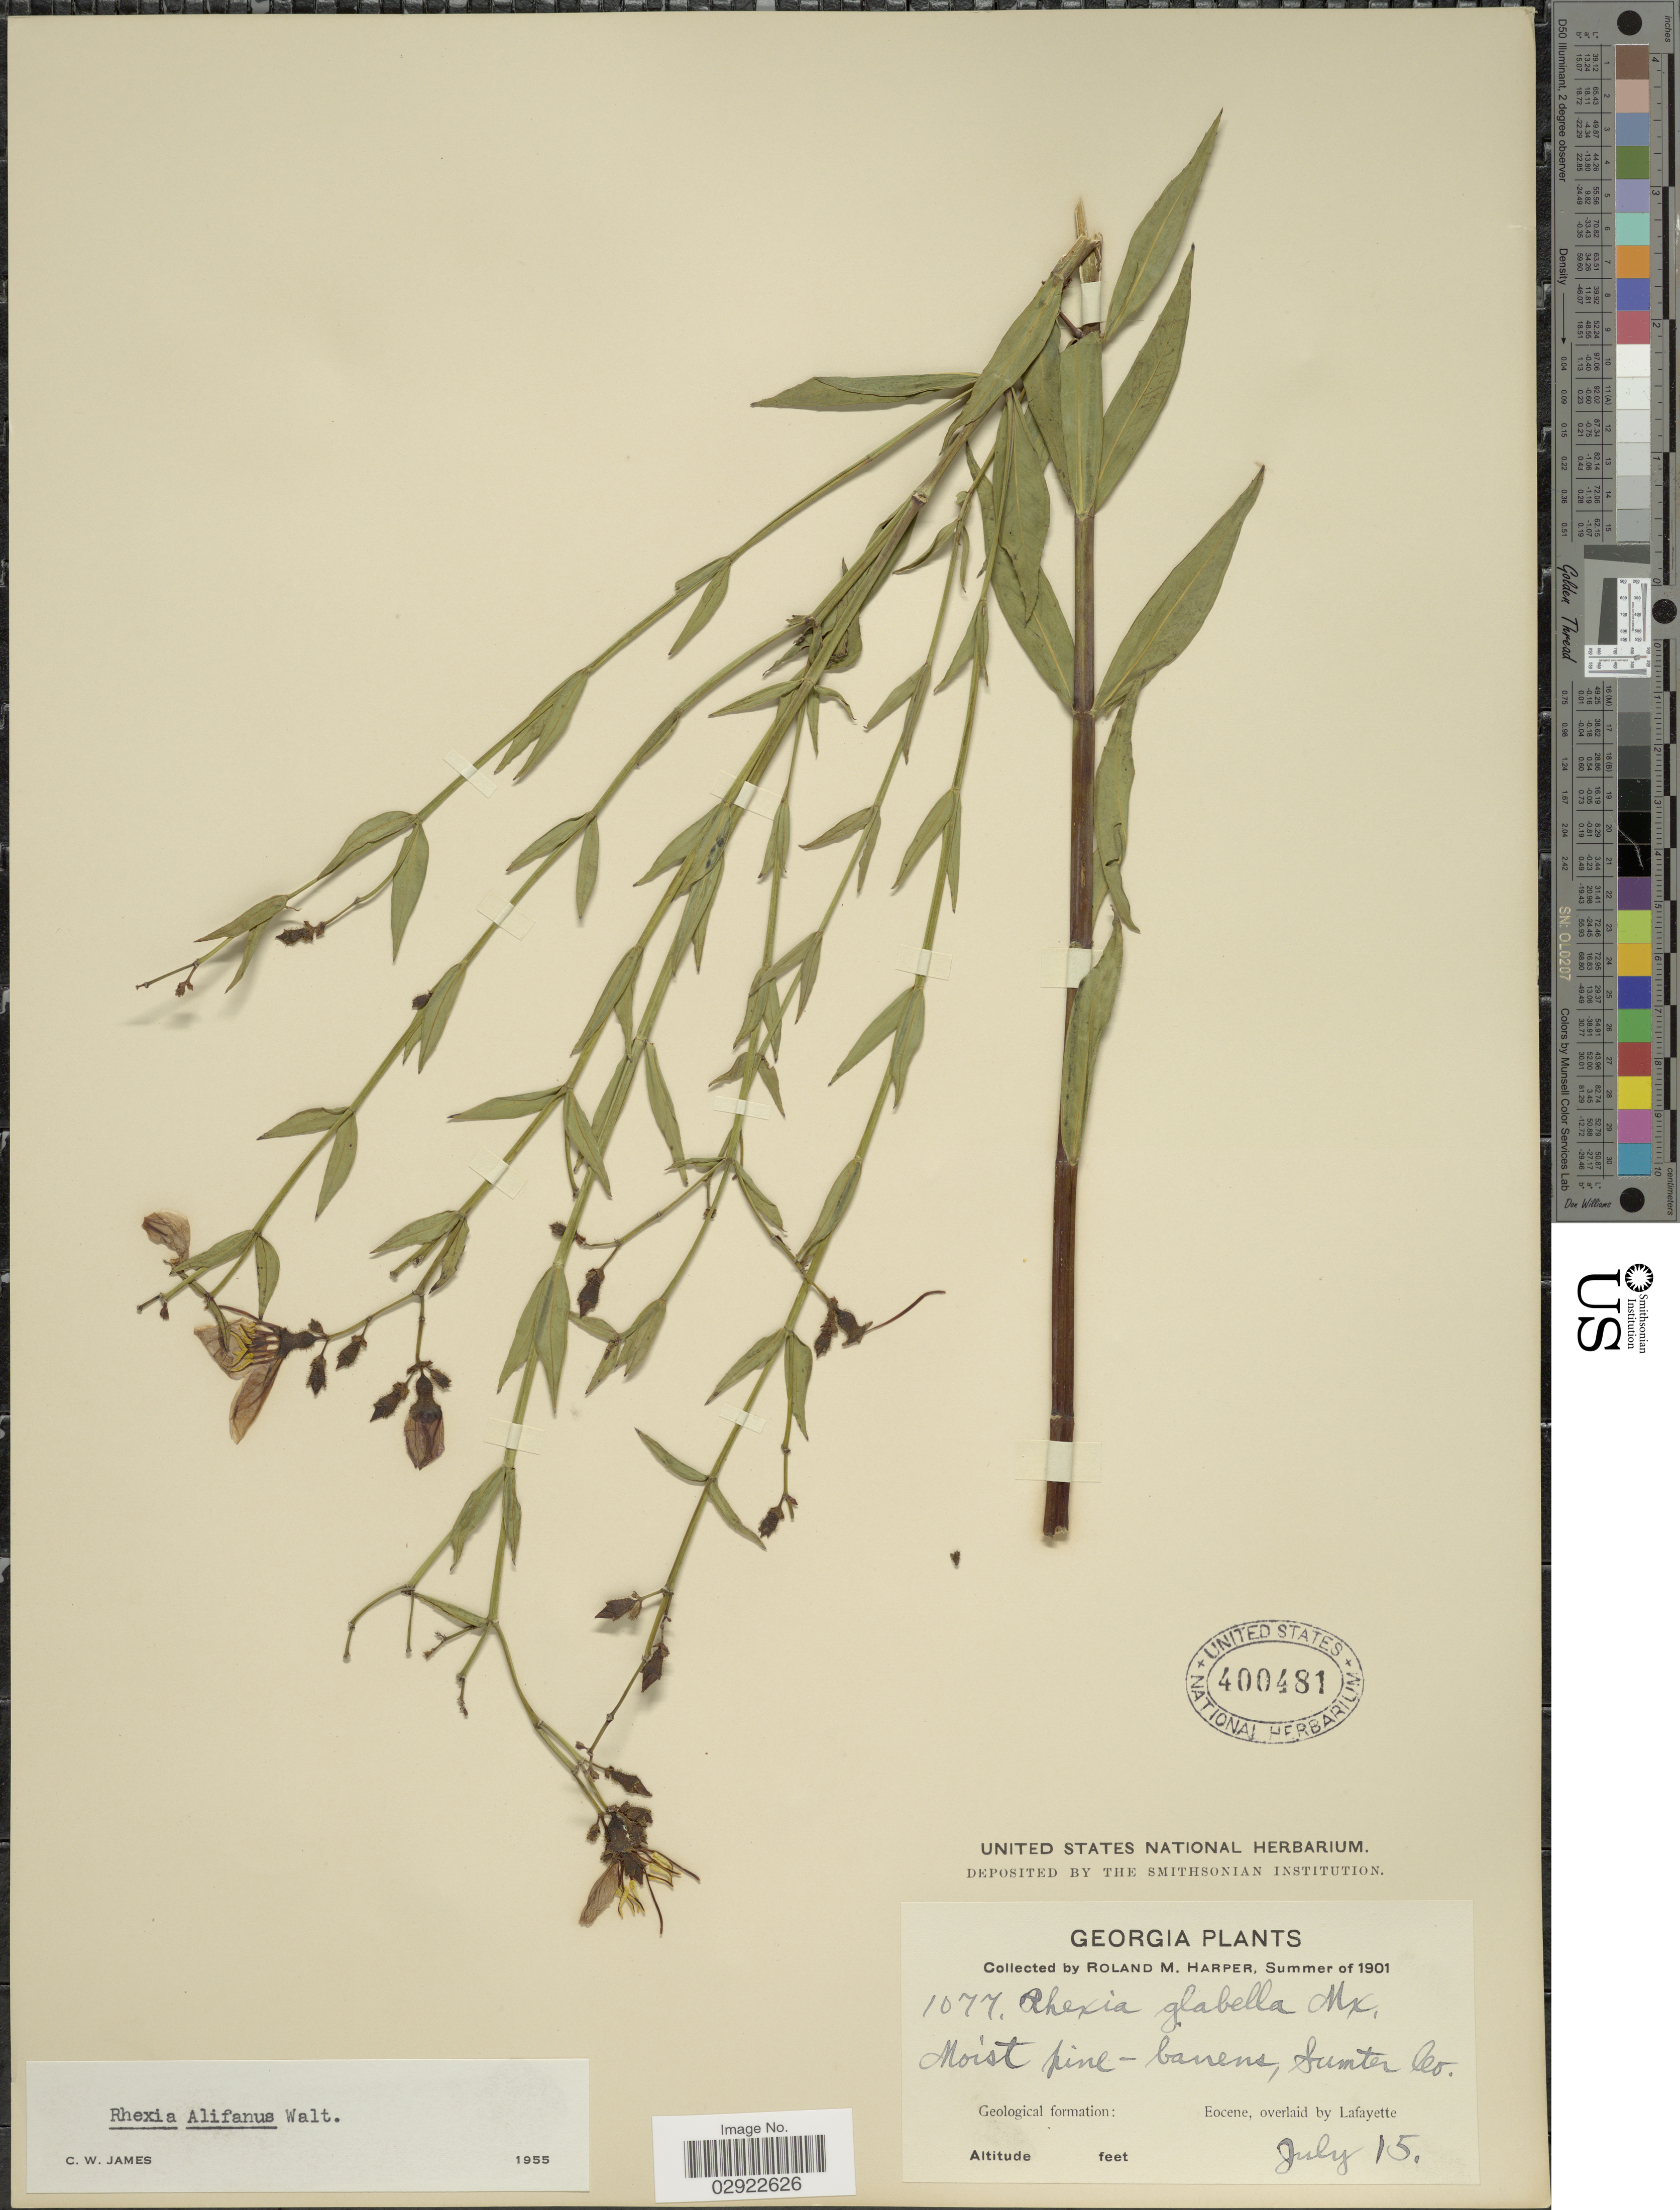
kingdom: Plantae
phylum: Tracheophyta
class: Magnoliopsida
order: Myrtales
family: Melastomataceae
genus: Rhexia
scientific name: Rhexia alifanus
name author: Walter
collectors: R. M. Harper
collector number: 1077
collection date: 1901-07-15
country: United States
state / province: Georgia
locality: Sumter Co. Geological formation: Eocene, overlaid by Lafayette.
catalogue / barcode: US 400481